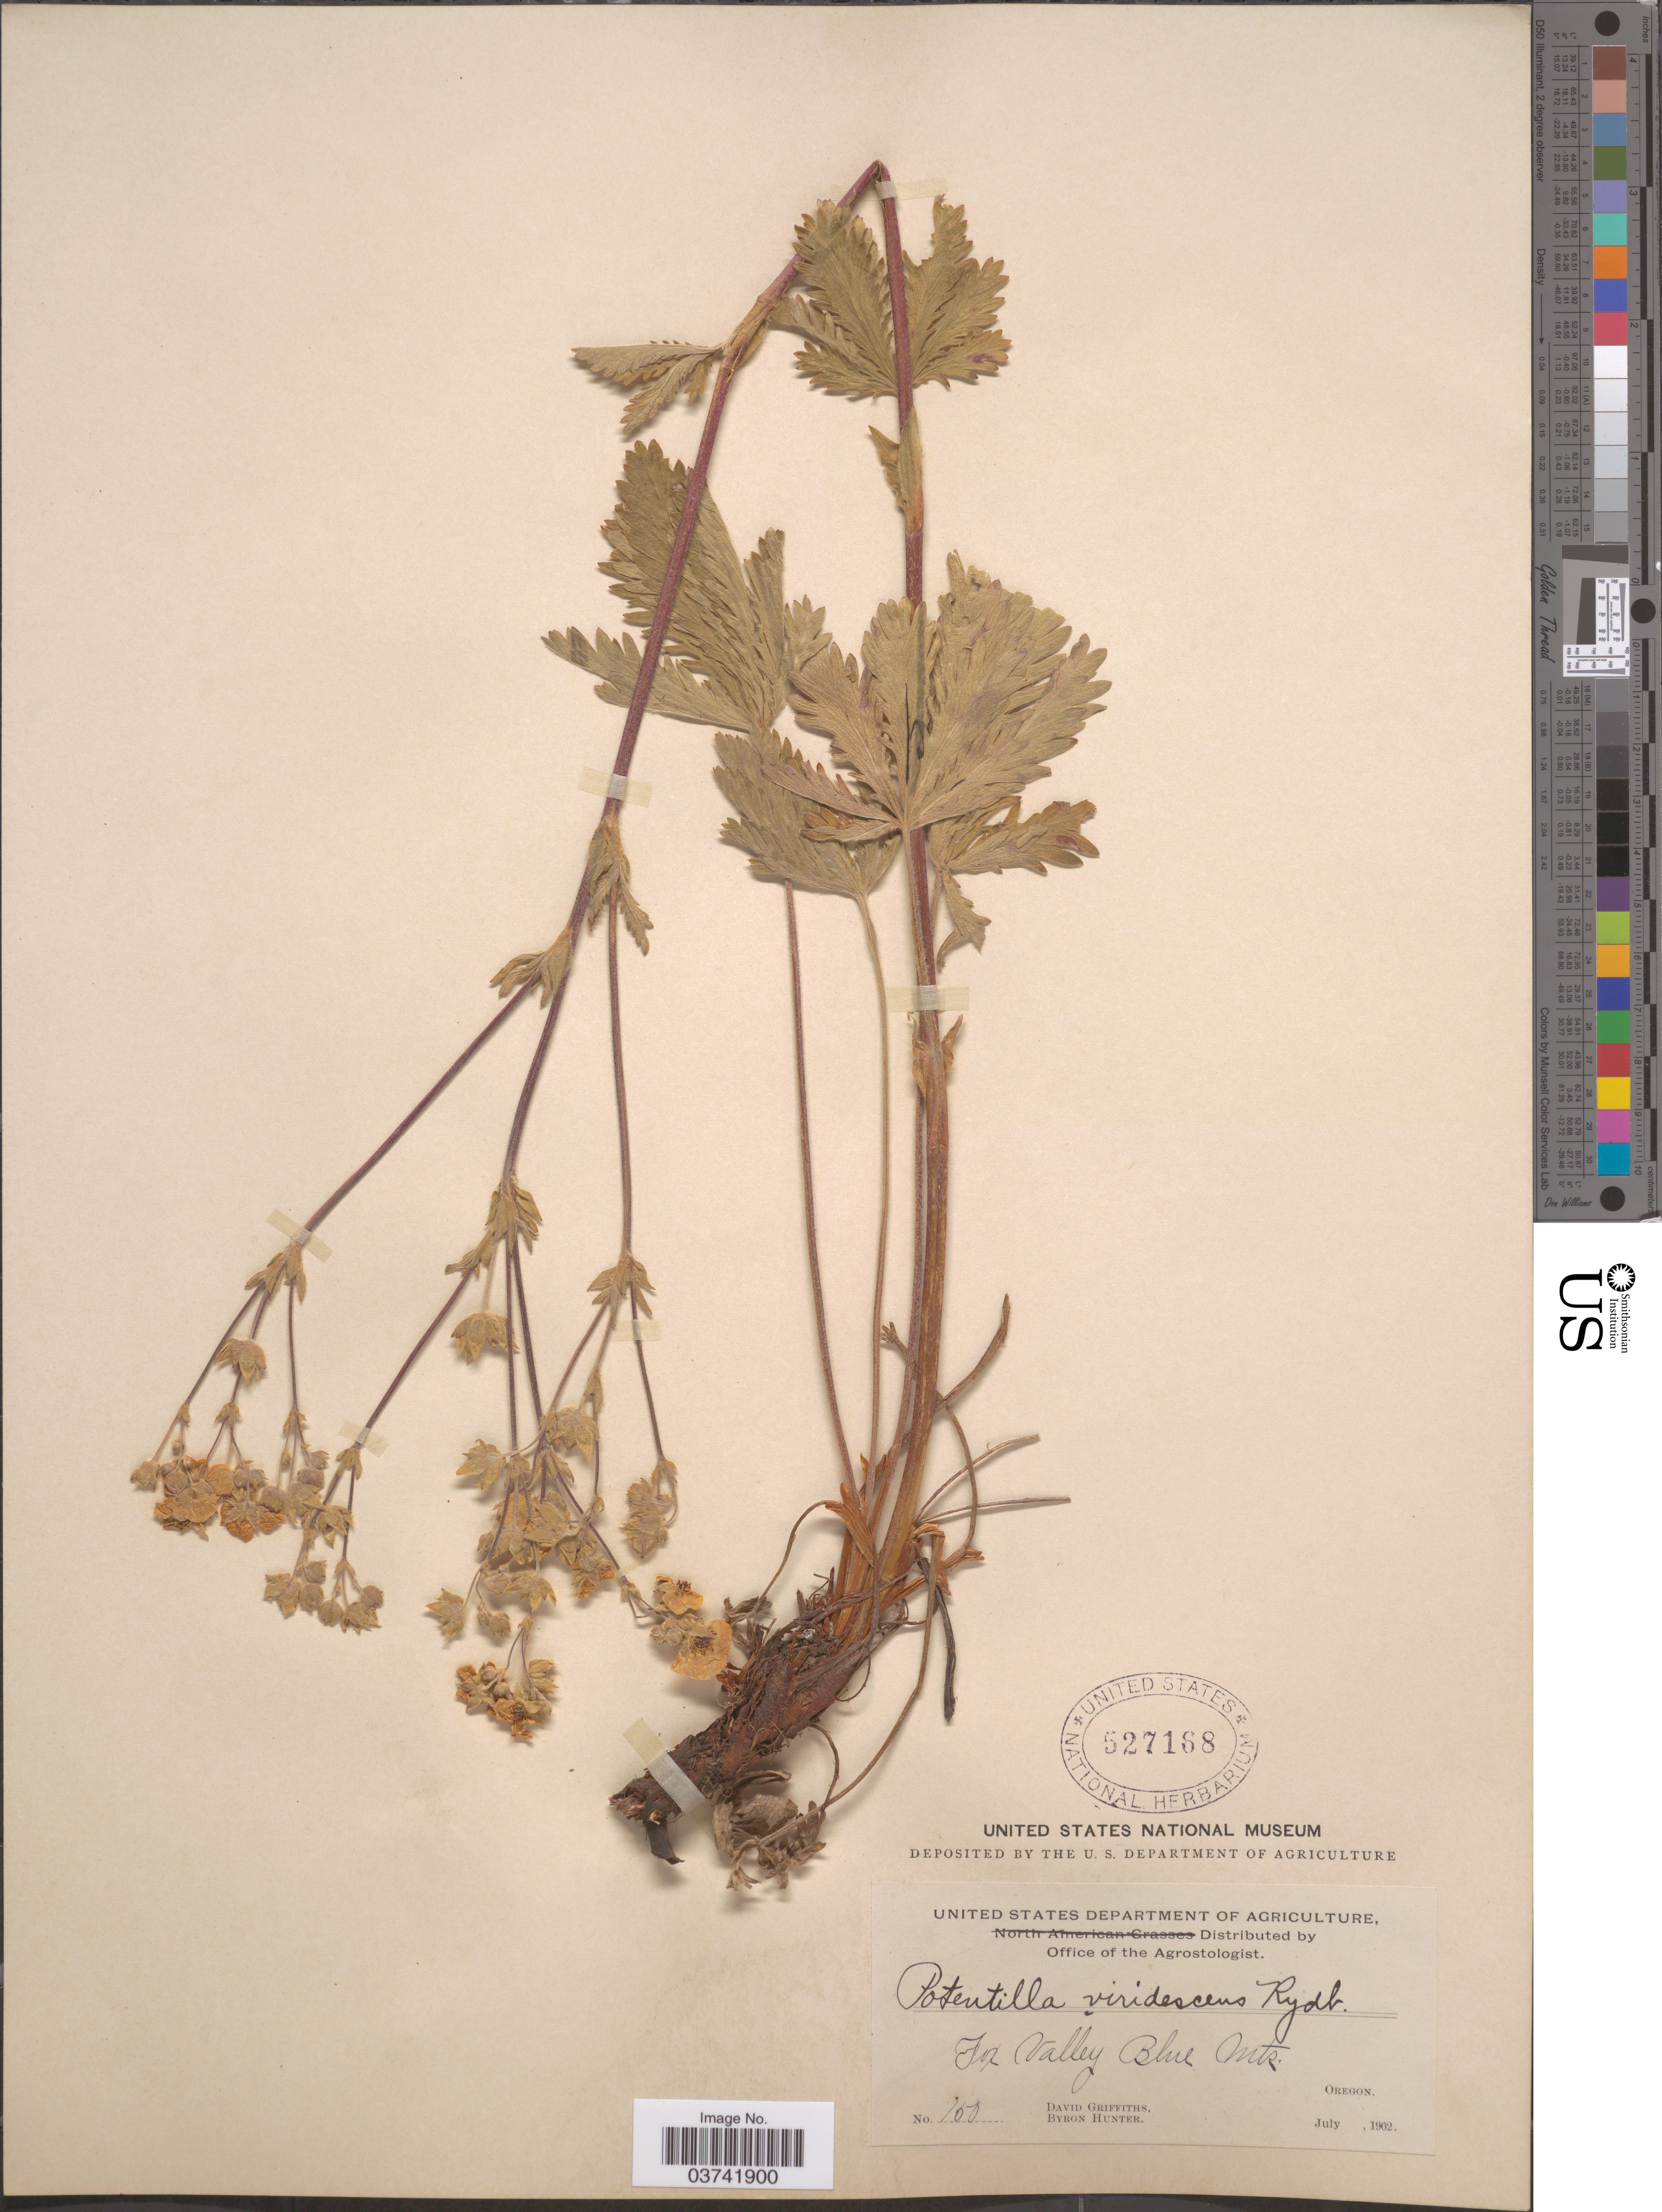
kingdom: Plantae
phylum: Tracheophyta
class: Magnoliopsida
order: Rosales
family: Rosaceae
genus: Potentilla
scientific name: Potentilla viridescens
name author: Rydb.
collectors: D. Griffiths & B. Hunter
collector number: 150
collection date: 1902-07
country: United States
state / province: Oregon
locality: Fox Valley Blue Mts.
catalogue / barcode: US 527168